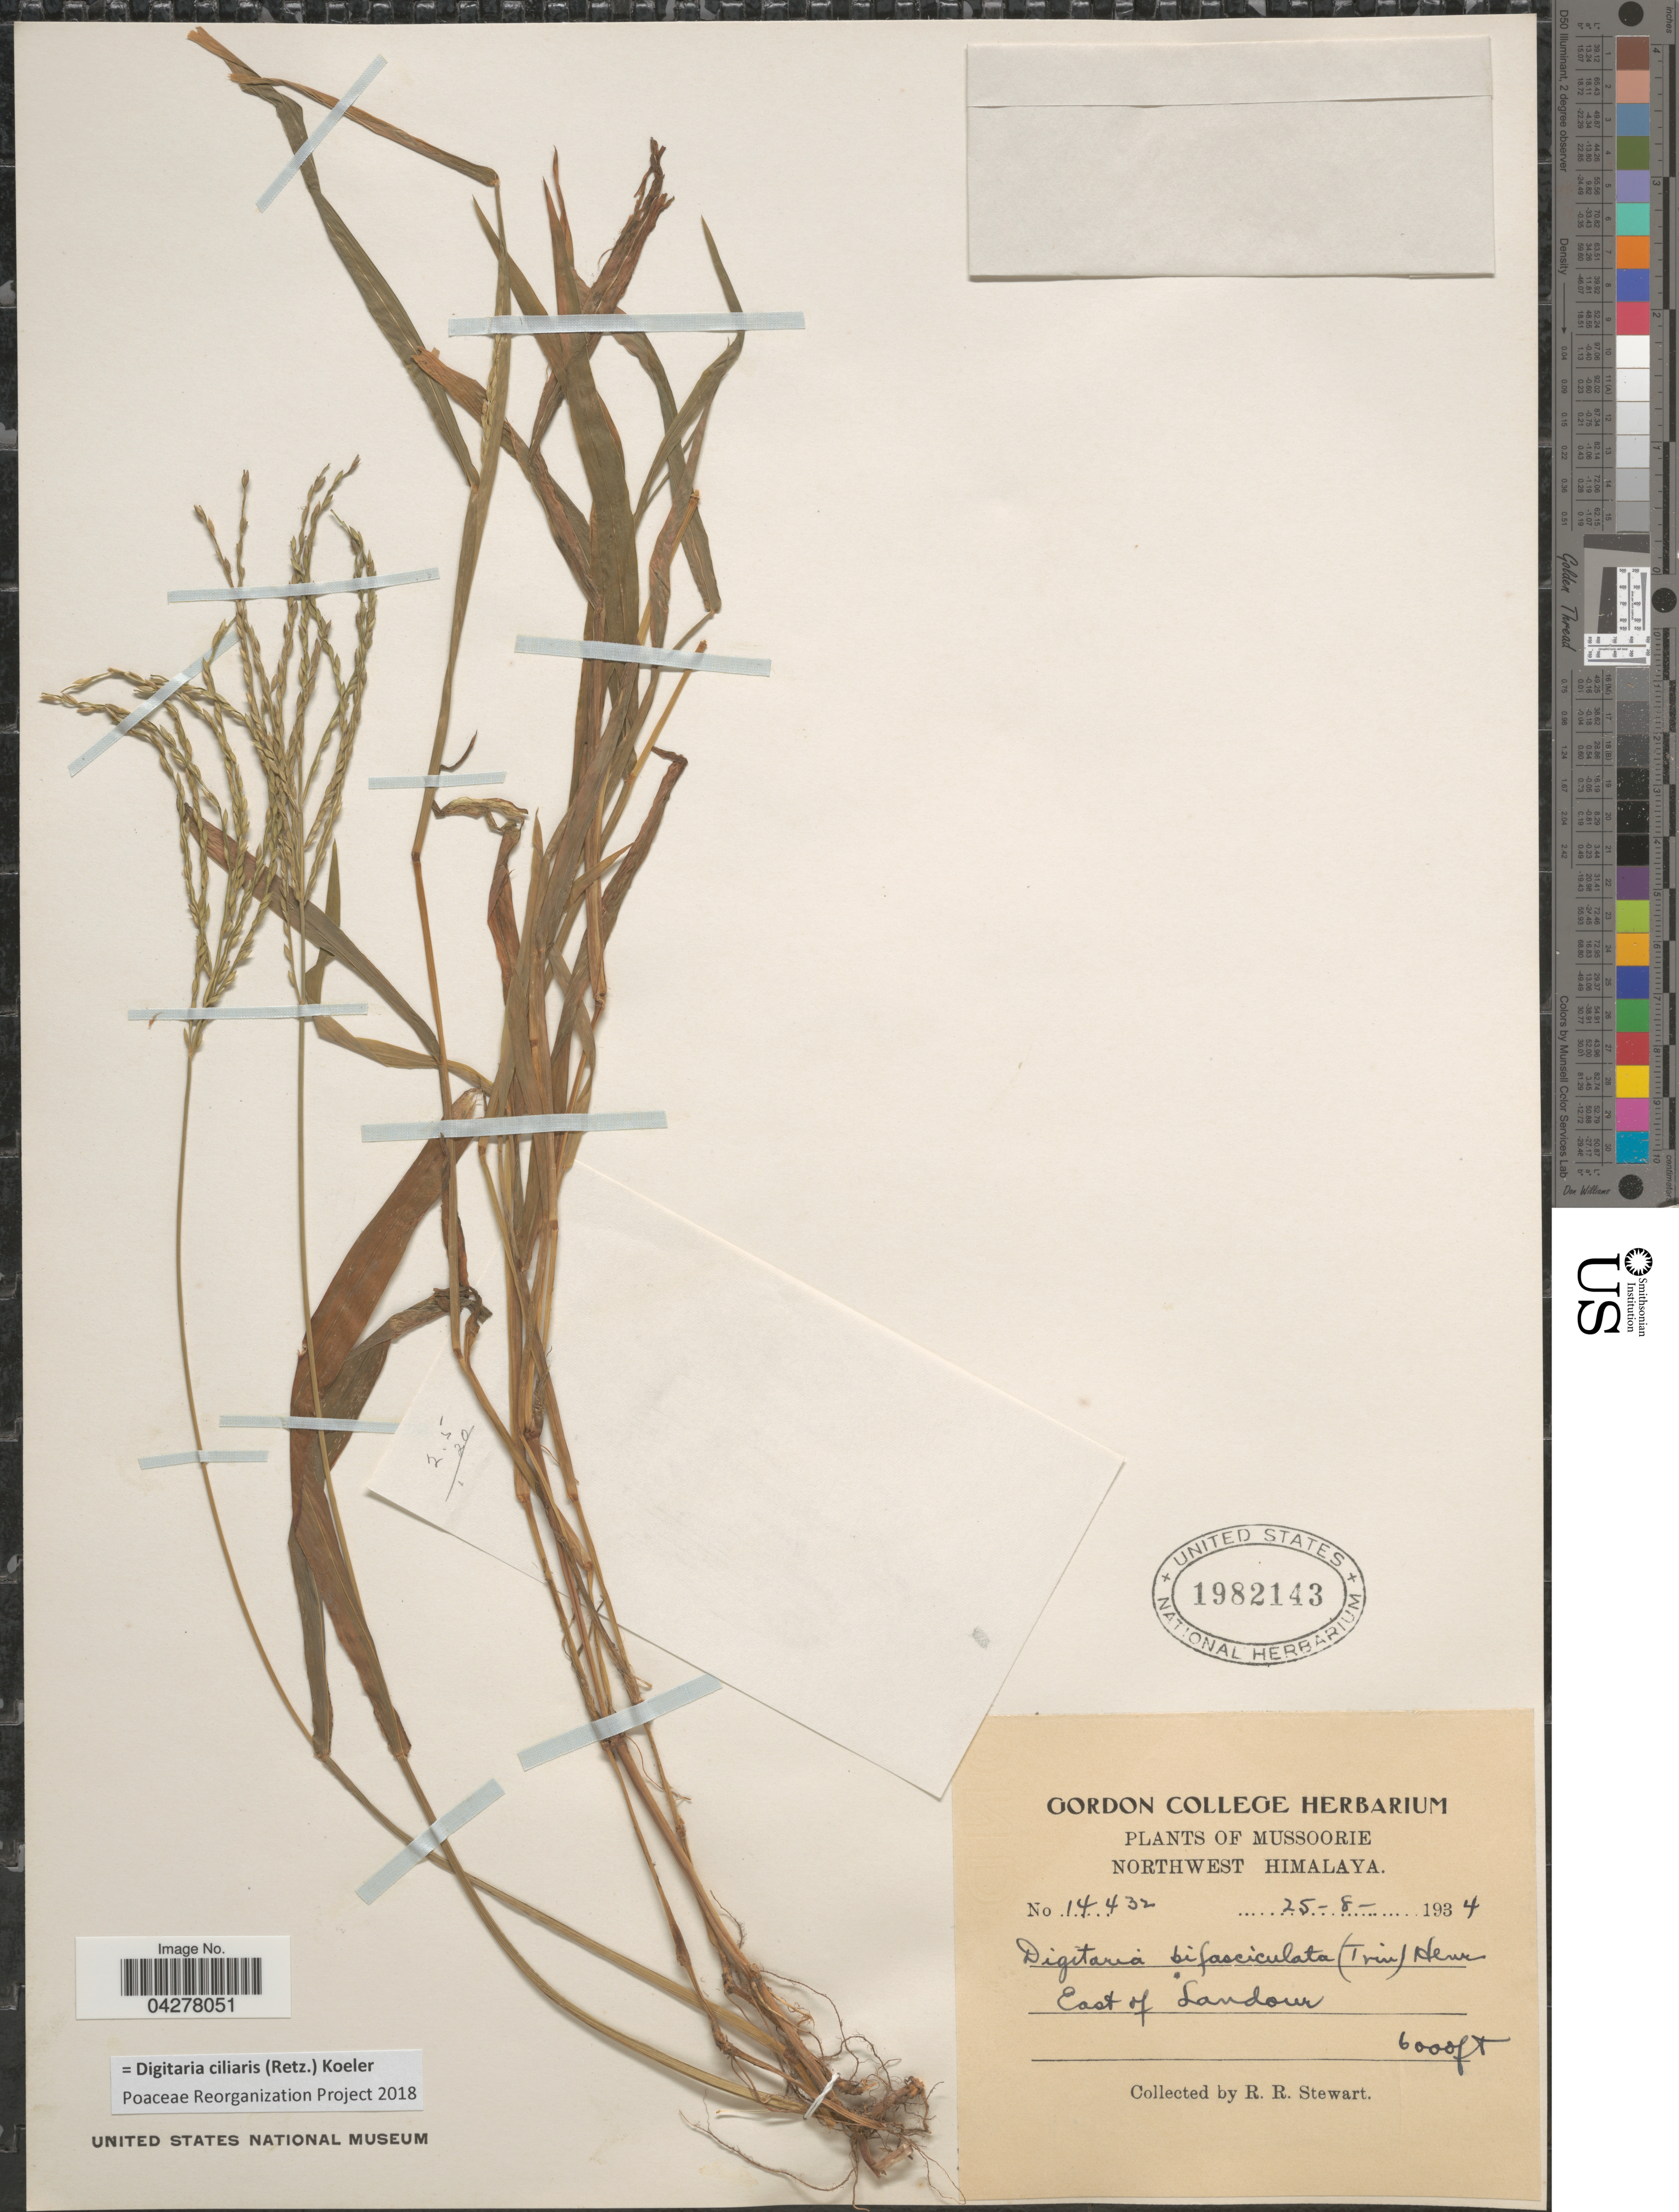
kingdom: Plantae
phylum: Tracheophyta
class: Liliopsida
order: Poales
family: Poaceae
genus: Digitaria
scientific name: Digitaria compacta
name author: (Roth) Veldkamp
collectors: R. Stewart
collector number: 14432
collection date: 1934-08-25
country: India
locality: Mussoorie. Northwest Himalaya. East of Landour.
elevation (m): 1829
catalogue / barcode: US 1982143